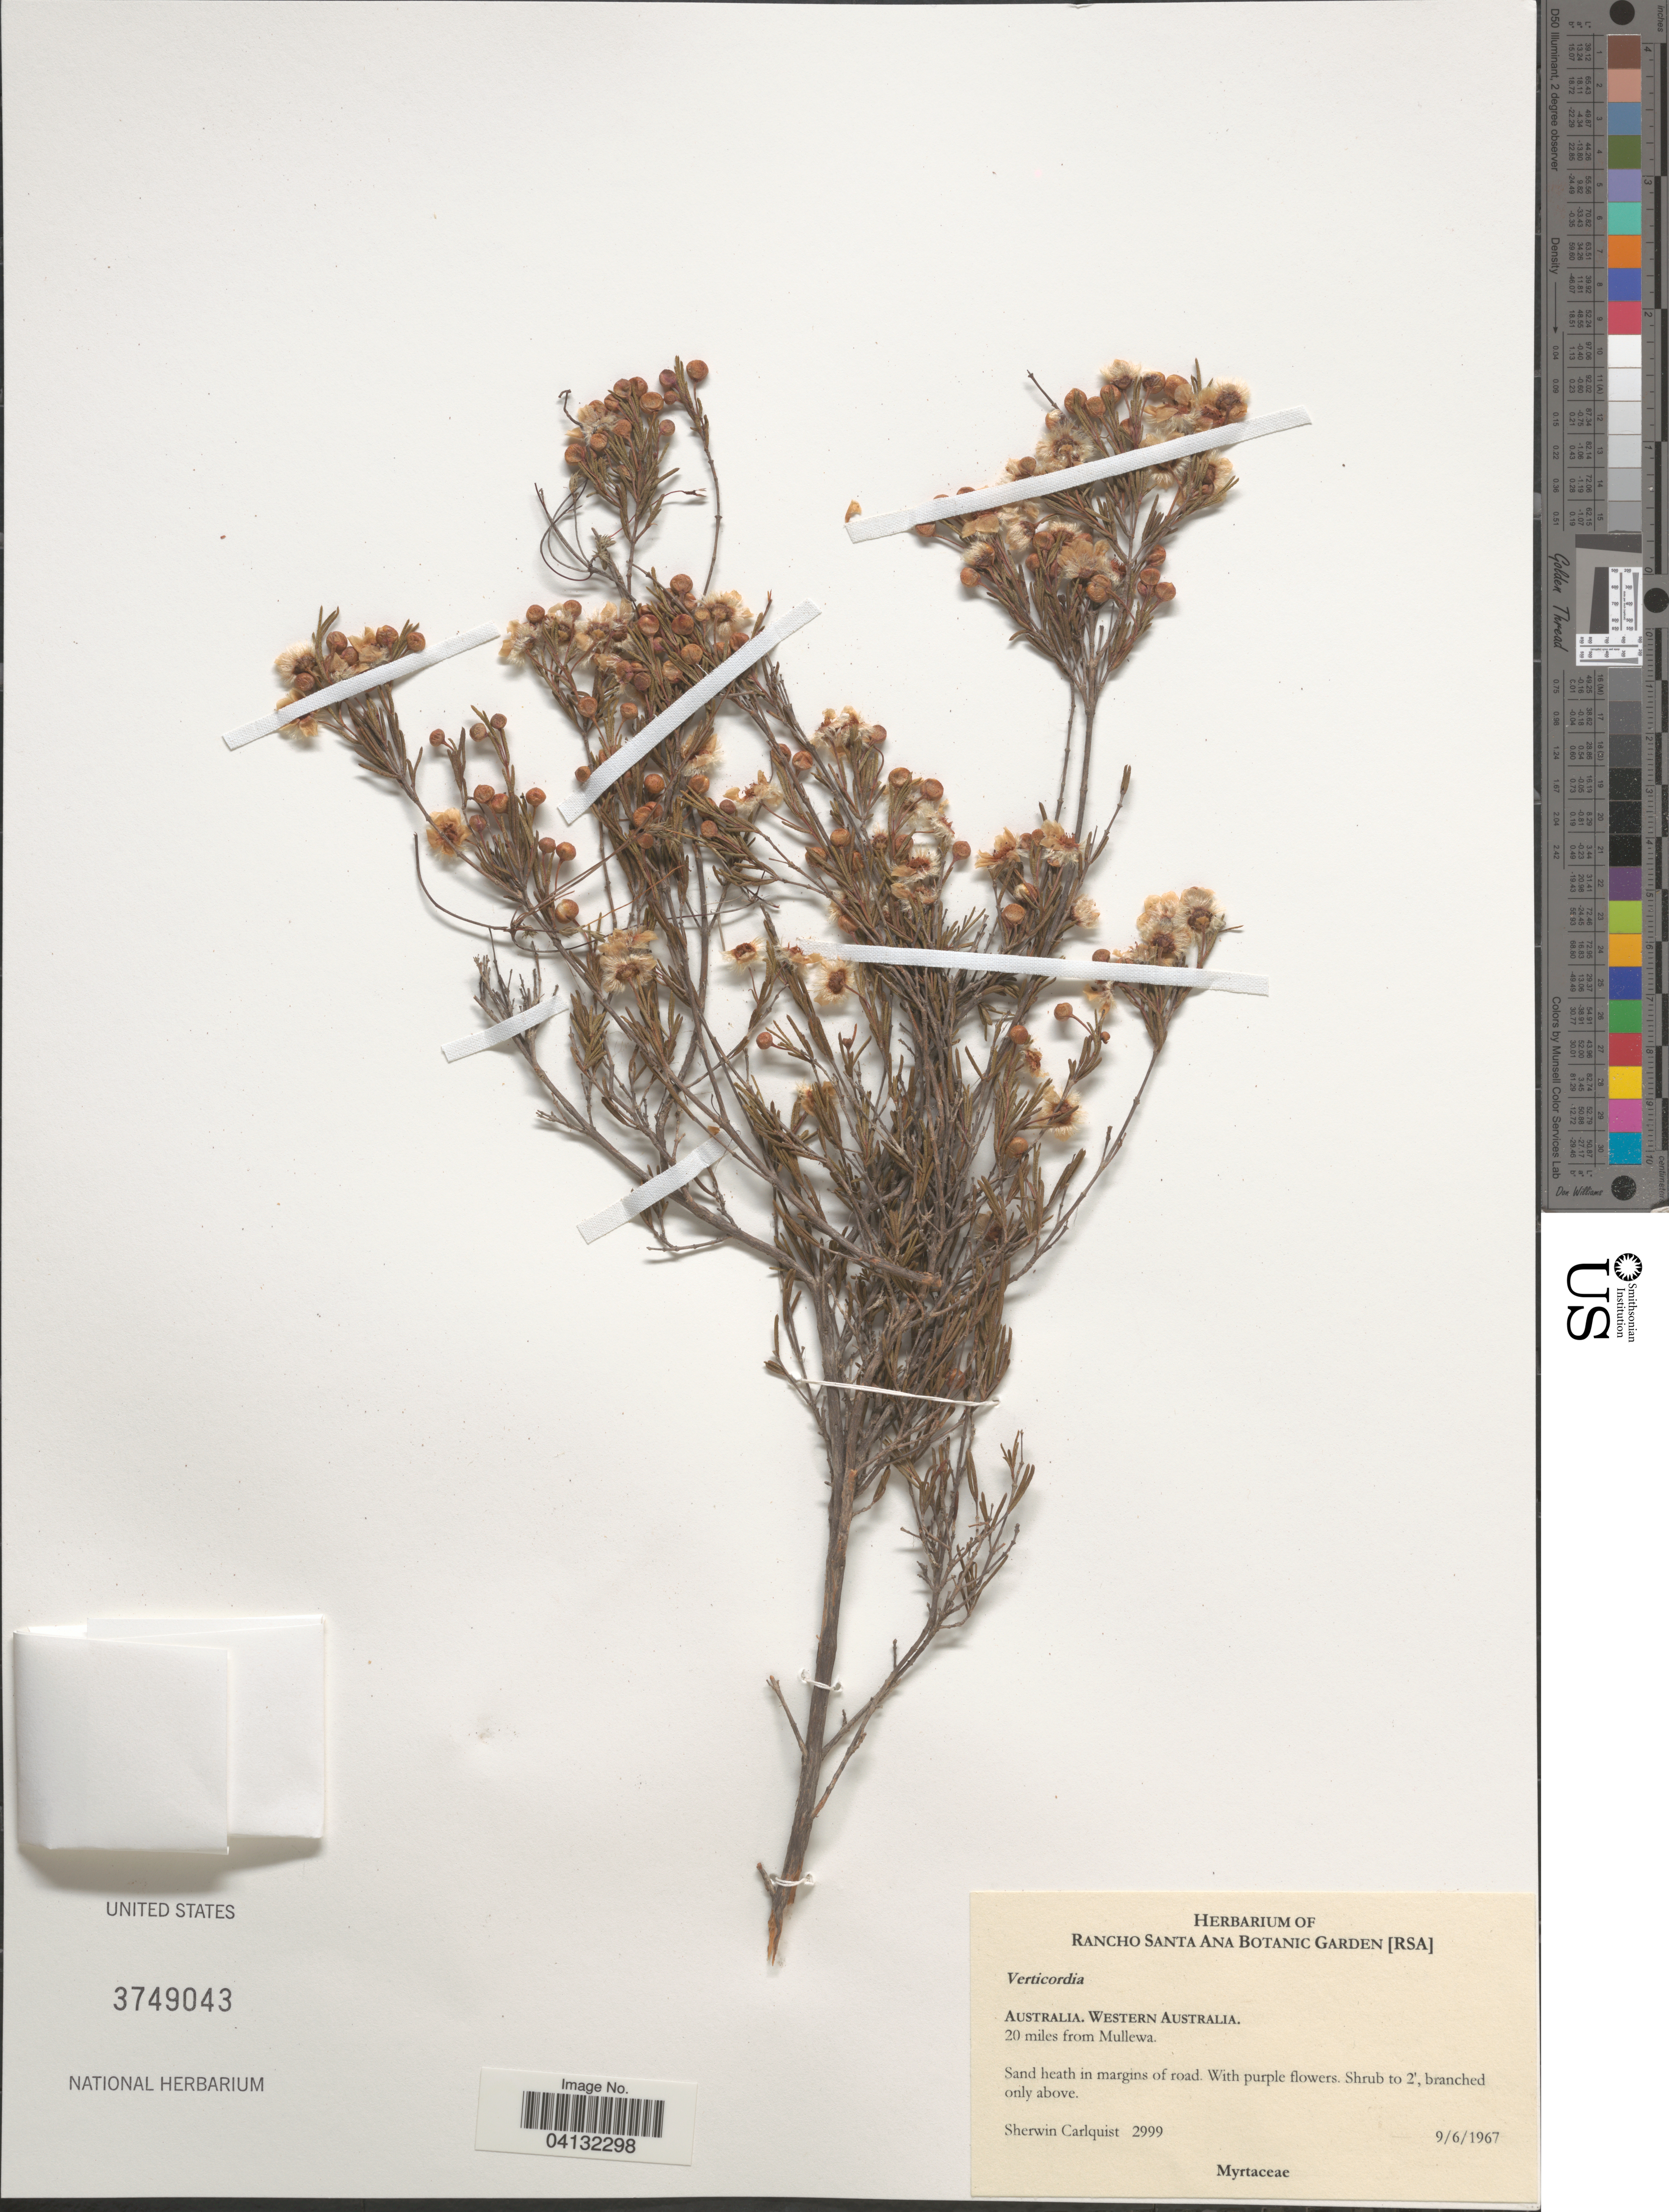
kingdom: Plantae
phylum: Tracheophyta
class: Magnoliopsida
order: Myrtales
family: Myrtaceae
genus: Verticordia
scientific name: Verticordia sp.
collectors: S. Carlquist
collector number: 2999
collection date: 1967-09-06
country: Australia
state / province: Western Australia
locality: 20 miles from Mullewa.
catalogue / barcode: US 3749043